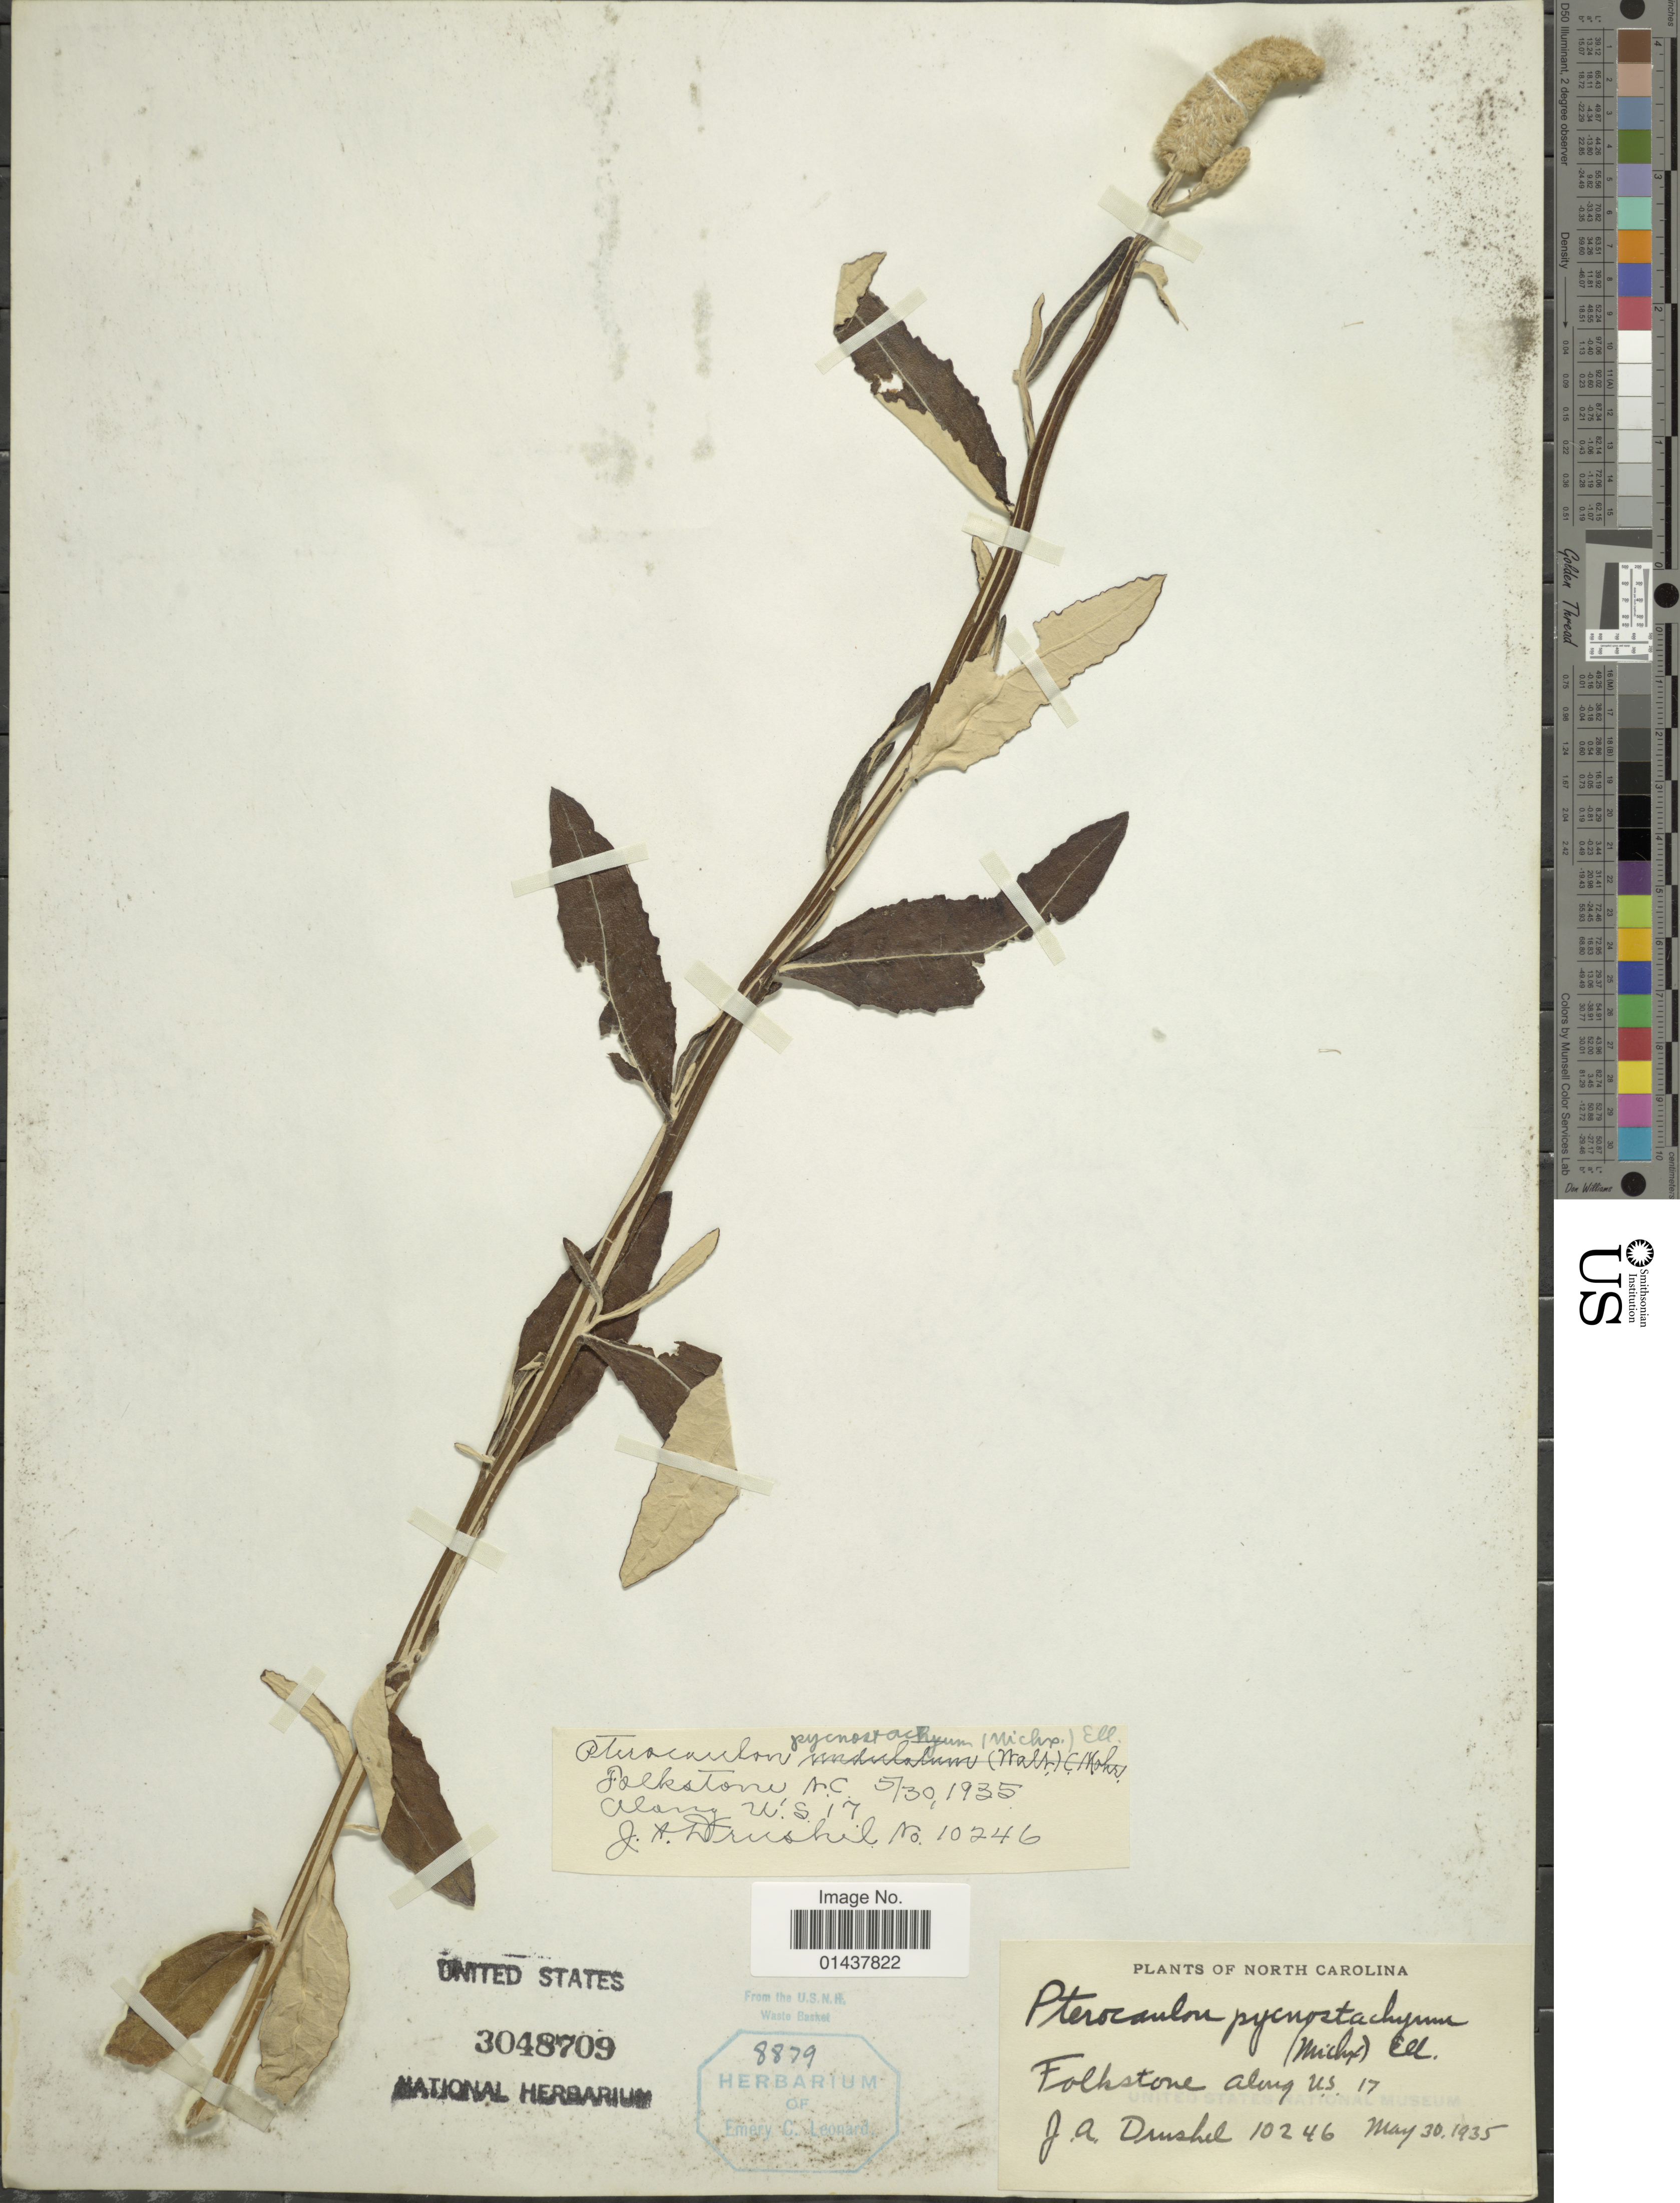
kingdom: Plantae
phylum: Tracheophyta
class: Magnoliopsida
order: Asterales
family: Asteraceae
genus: Pterocaulon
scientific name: Pterocaulon pycnostachyum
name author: (Michx.) Elliott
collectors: J. A. Drushel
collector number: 10246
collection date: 1935-05-30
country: United States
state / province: North Carolina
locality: Folkstone along U. S. 17, N. C.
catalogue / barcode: US 3048709